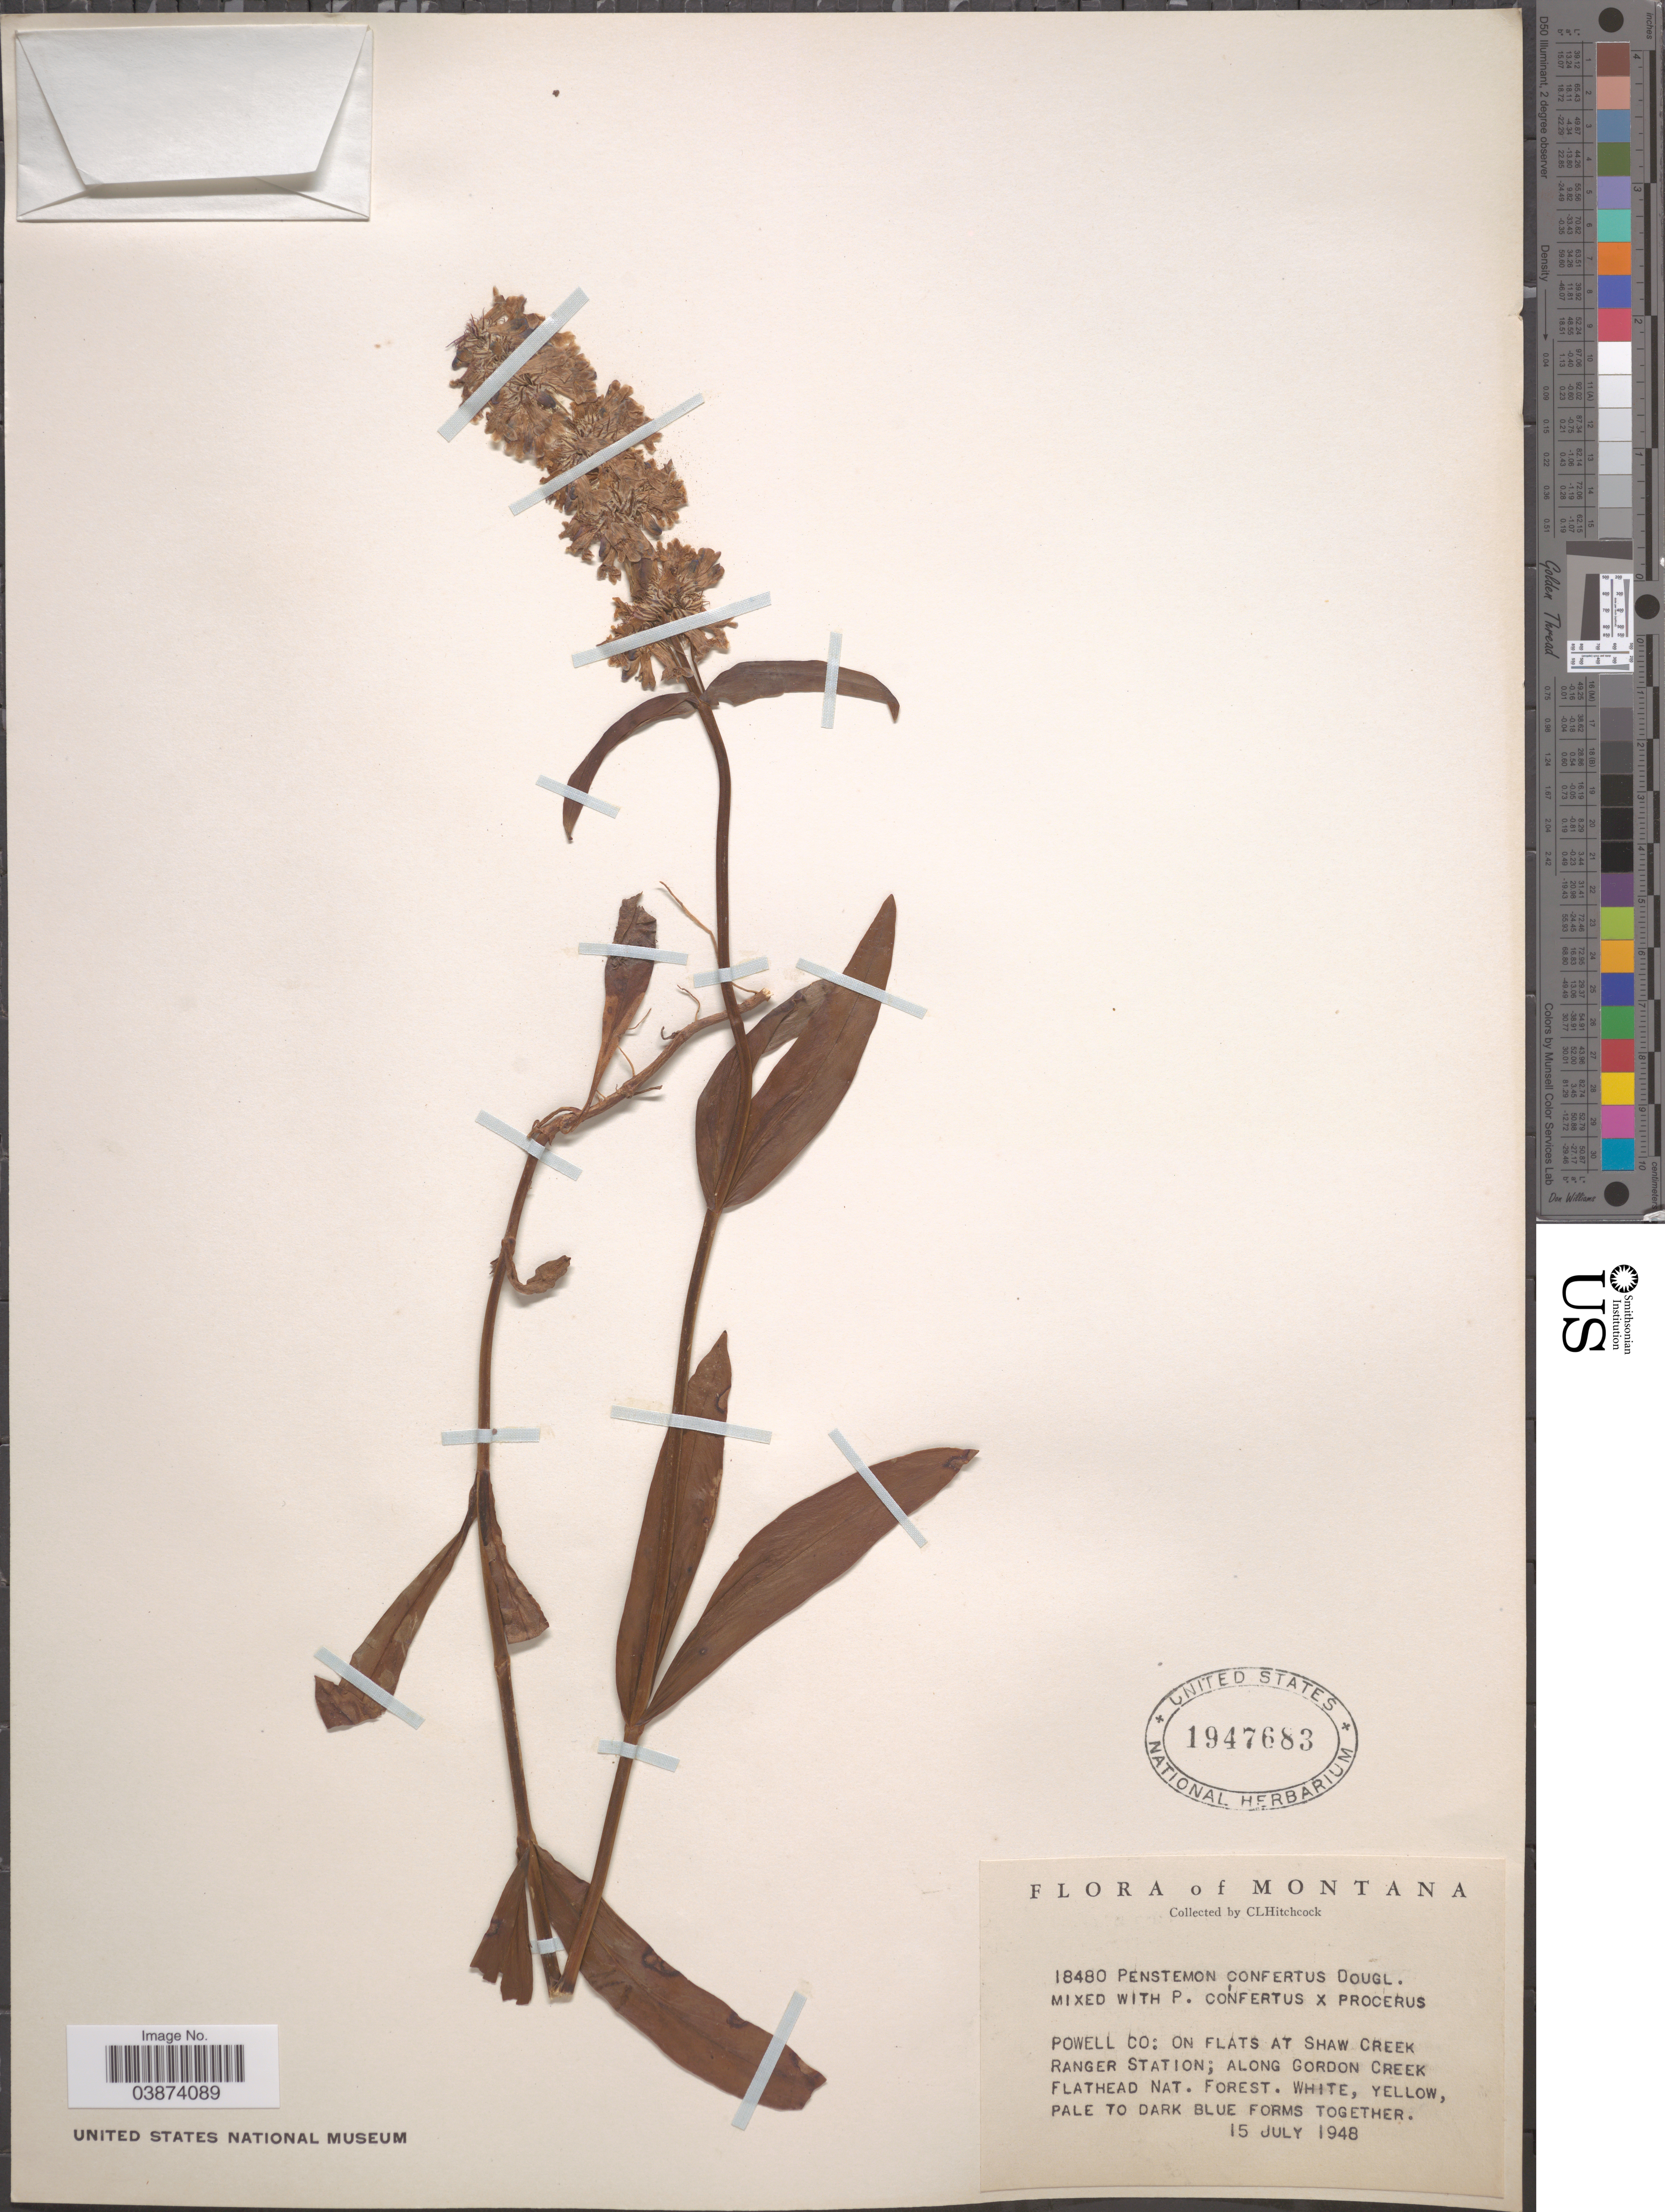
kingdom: Plantae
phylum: Tracheophyta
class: Magnoliopsida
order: Lamiales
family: Plantaginaceae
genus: Penstemon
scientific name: Penstemon confertus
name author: Douglas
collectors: C. L. Hitchcock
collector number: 18480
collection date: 1948-07-15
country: United States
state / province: Montana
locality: Powell Co: On flats at Shaw Creek Ranger Station; Along Gordon Creek Flathead Nat. Forest.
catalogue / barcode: US 1947683